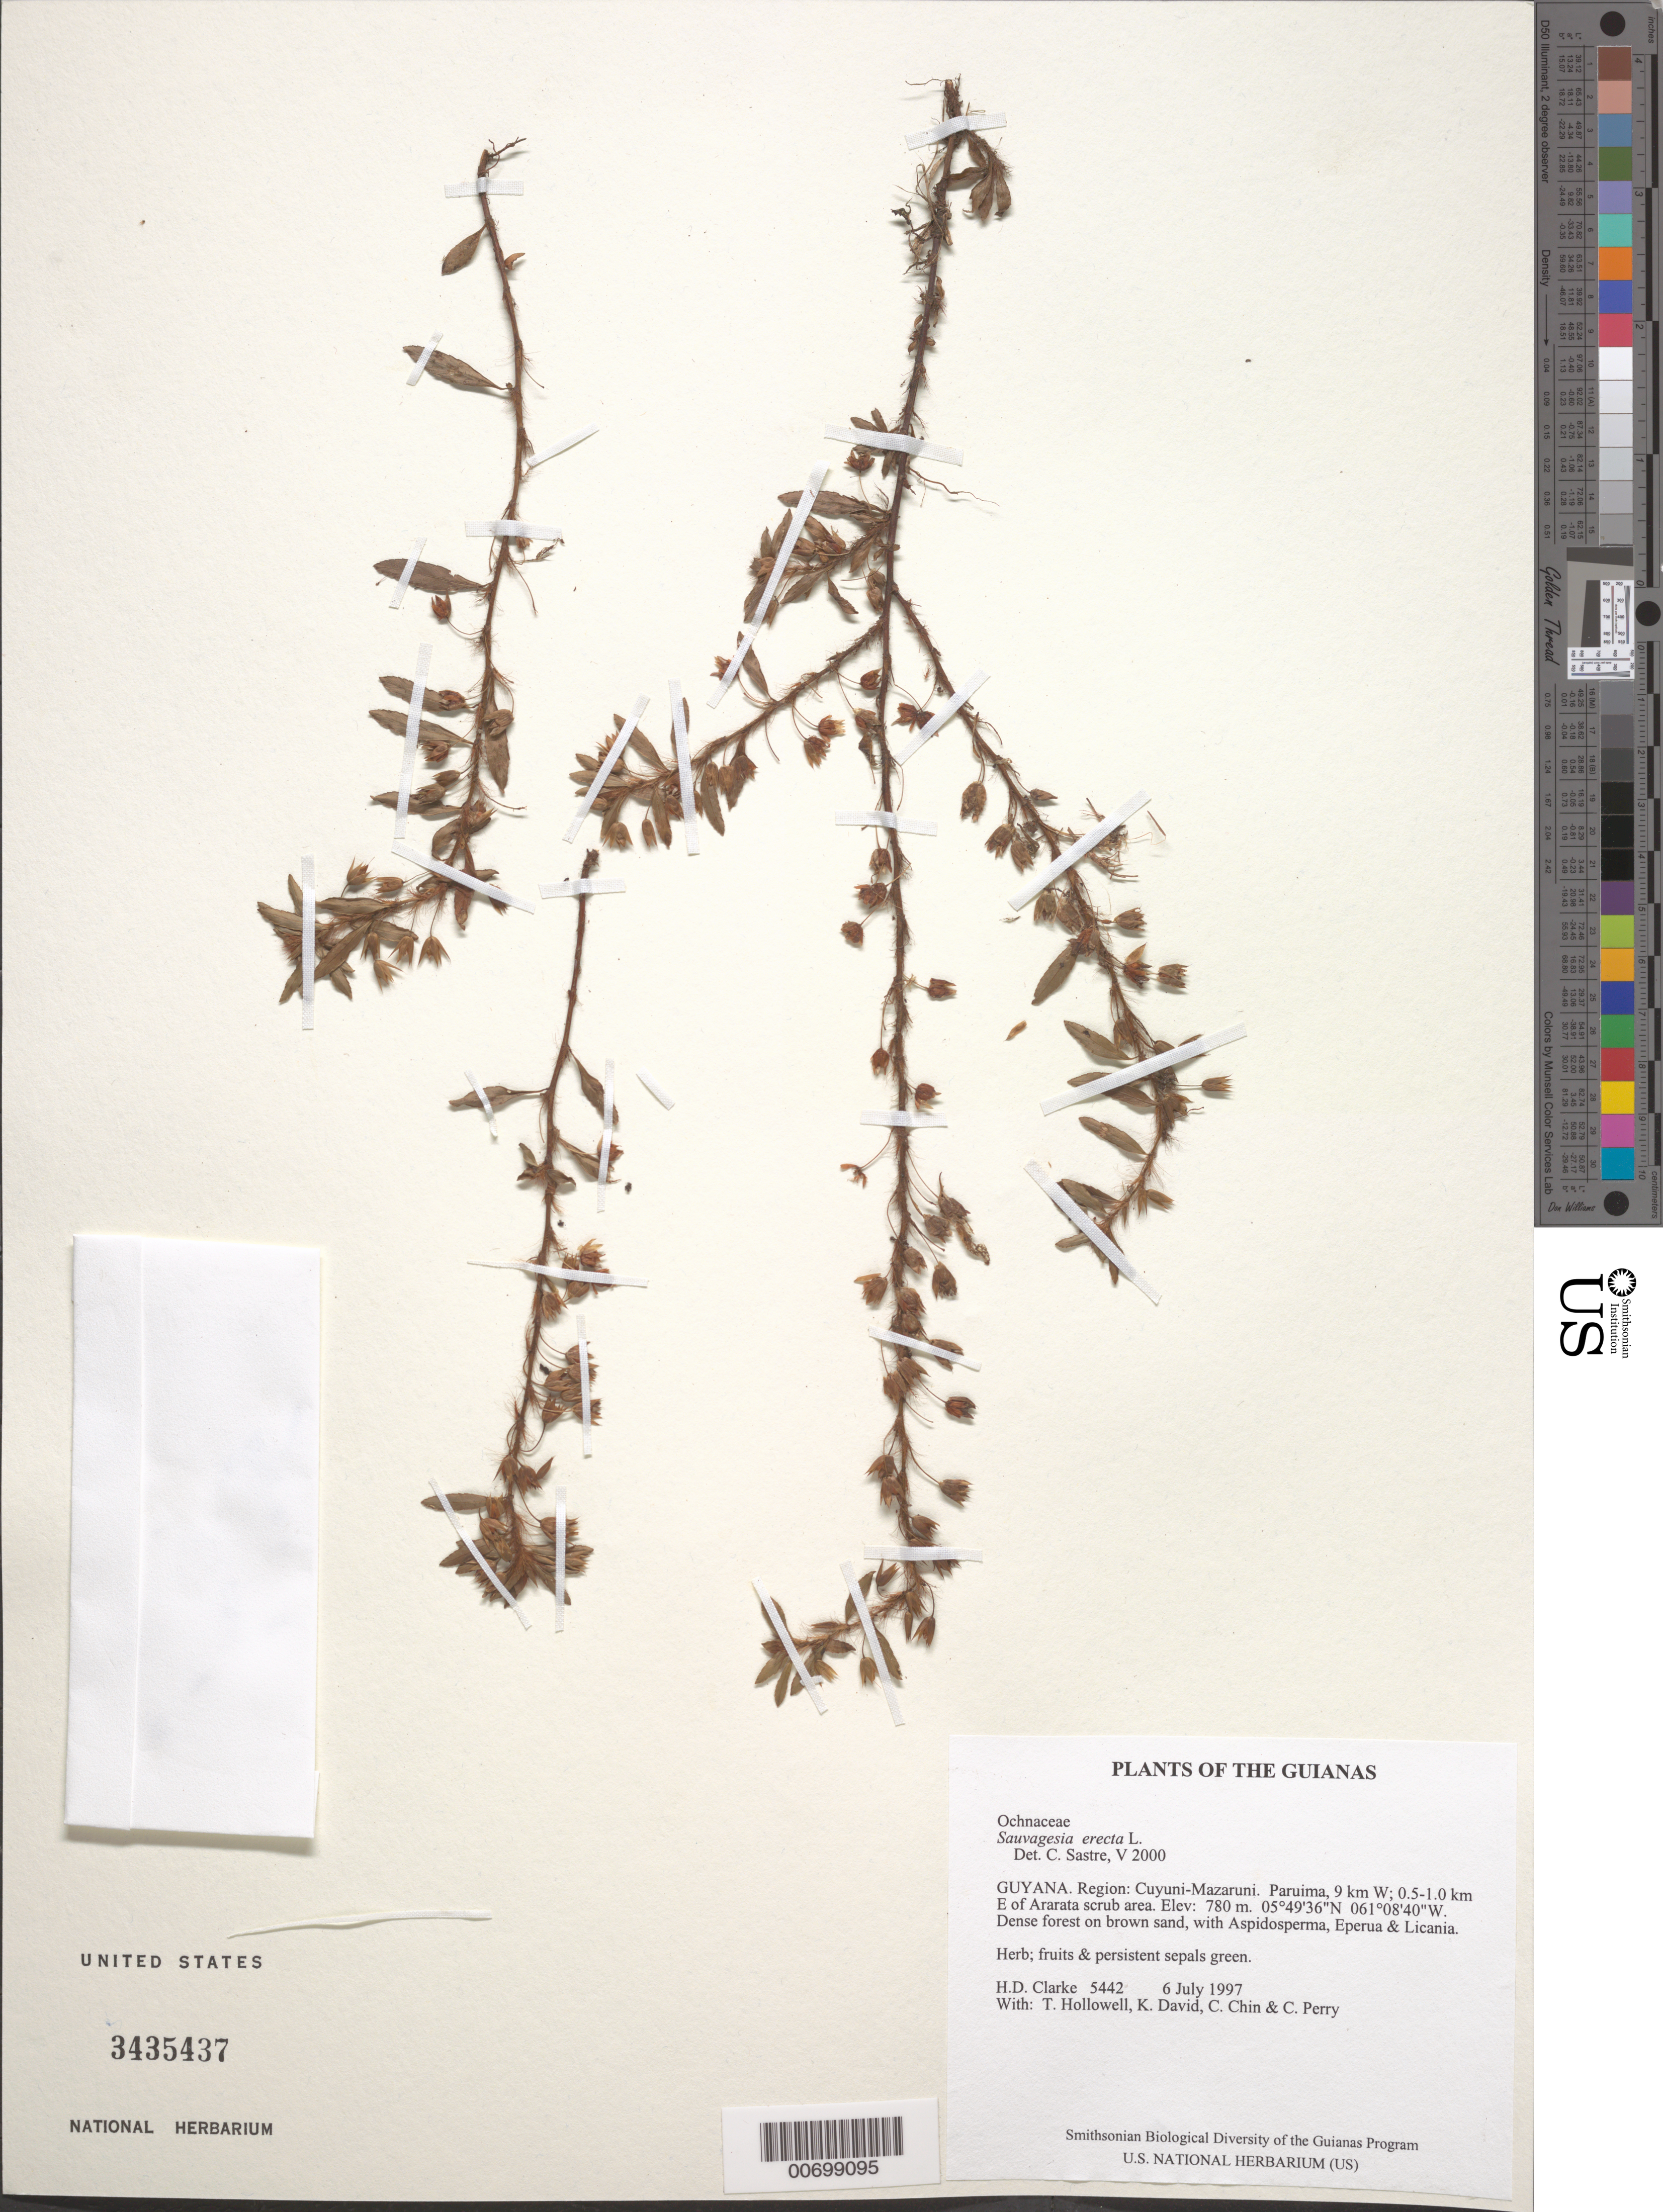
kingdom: Plantae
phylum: Tracheophyta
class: Magnoliopsida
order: Malpighiales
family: Ochnaceae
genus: Sauvagesia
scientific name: Sauvagesia erecta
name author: L.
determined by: Sastre, C. H. L.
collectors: H. D. Clarke, T. Hollowell, K. David, C. Chin & C. Perry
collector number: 5442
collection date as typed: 6 July 1997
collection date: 1997-07-06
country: Guyana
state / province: Cuyuni-Mazaruni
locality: Paruima, 9 km W; 0.5-1.0 km E of Ararata scrub area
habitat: Dense forest on brown sand, with Aspidosperma, Eperua & Licania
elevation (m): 780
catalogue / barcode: US 3435437